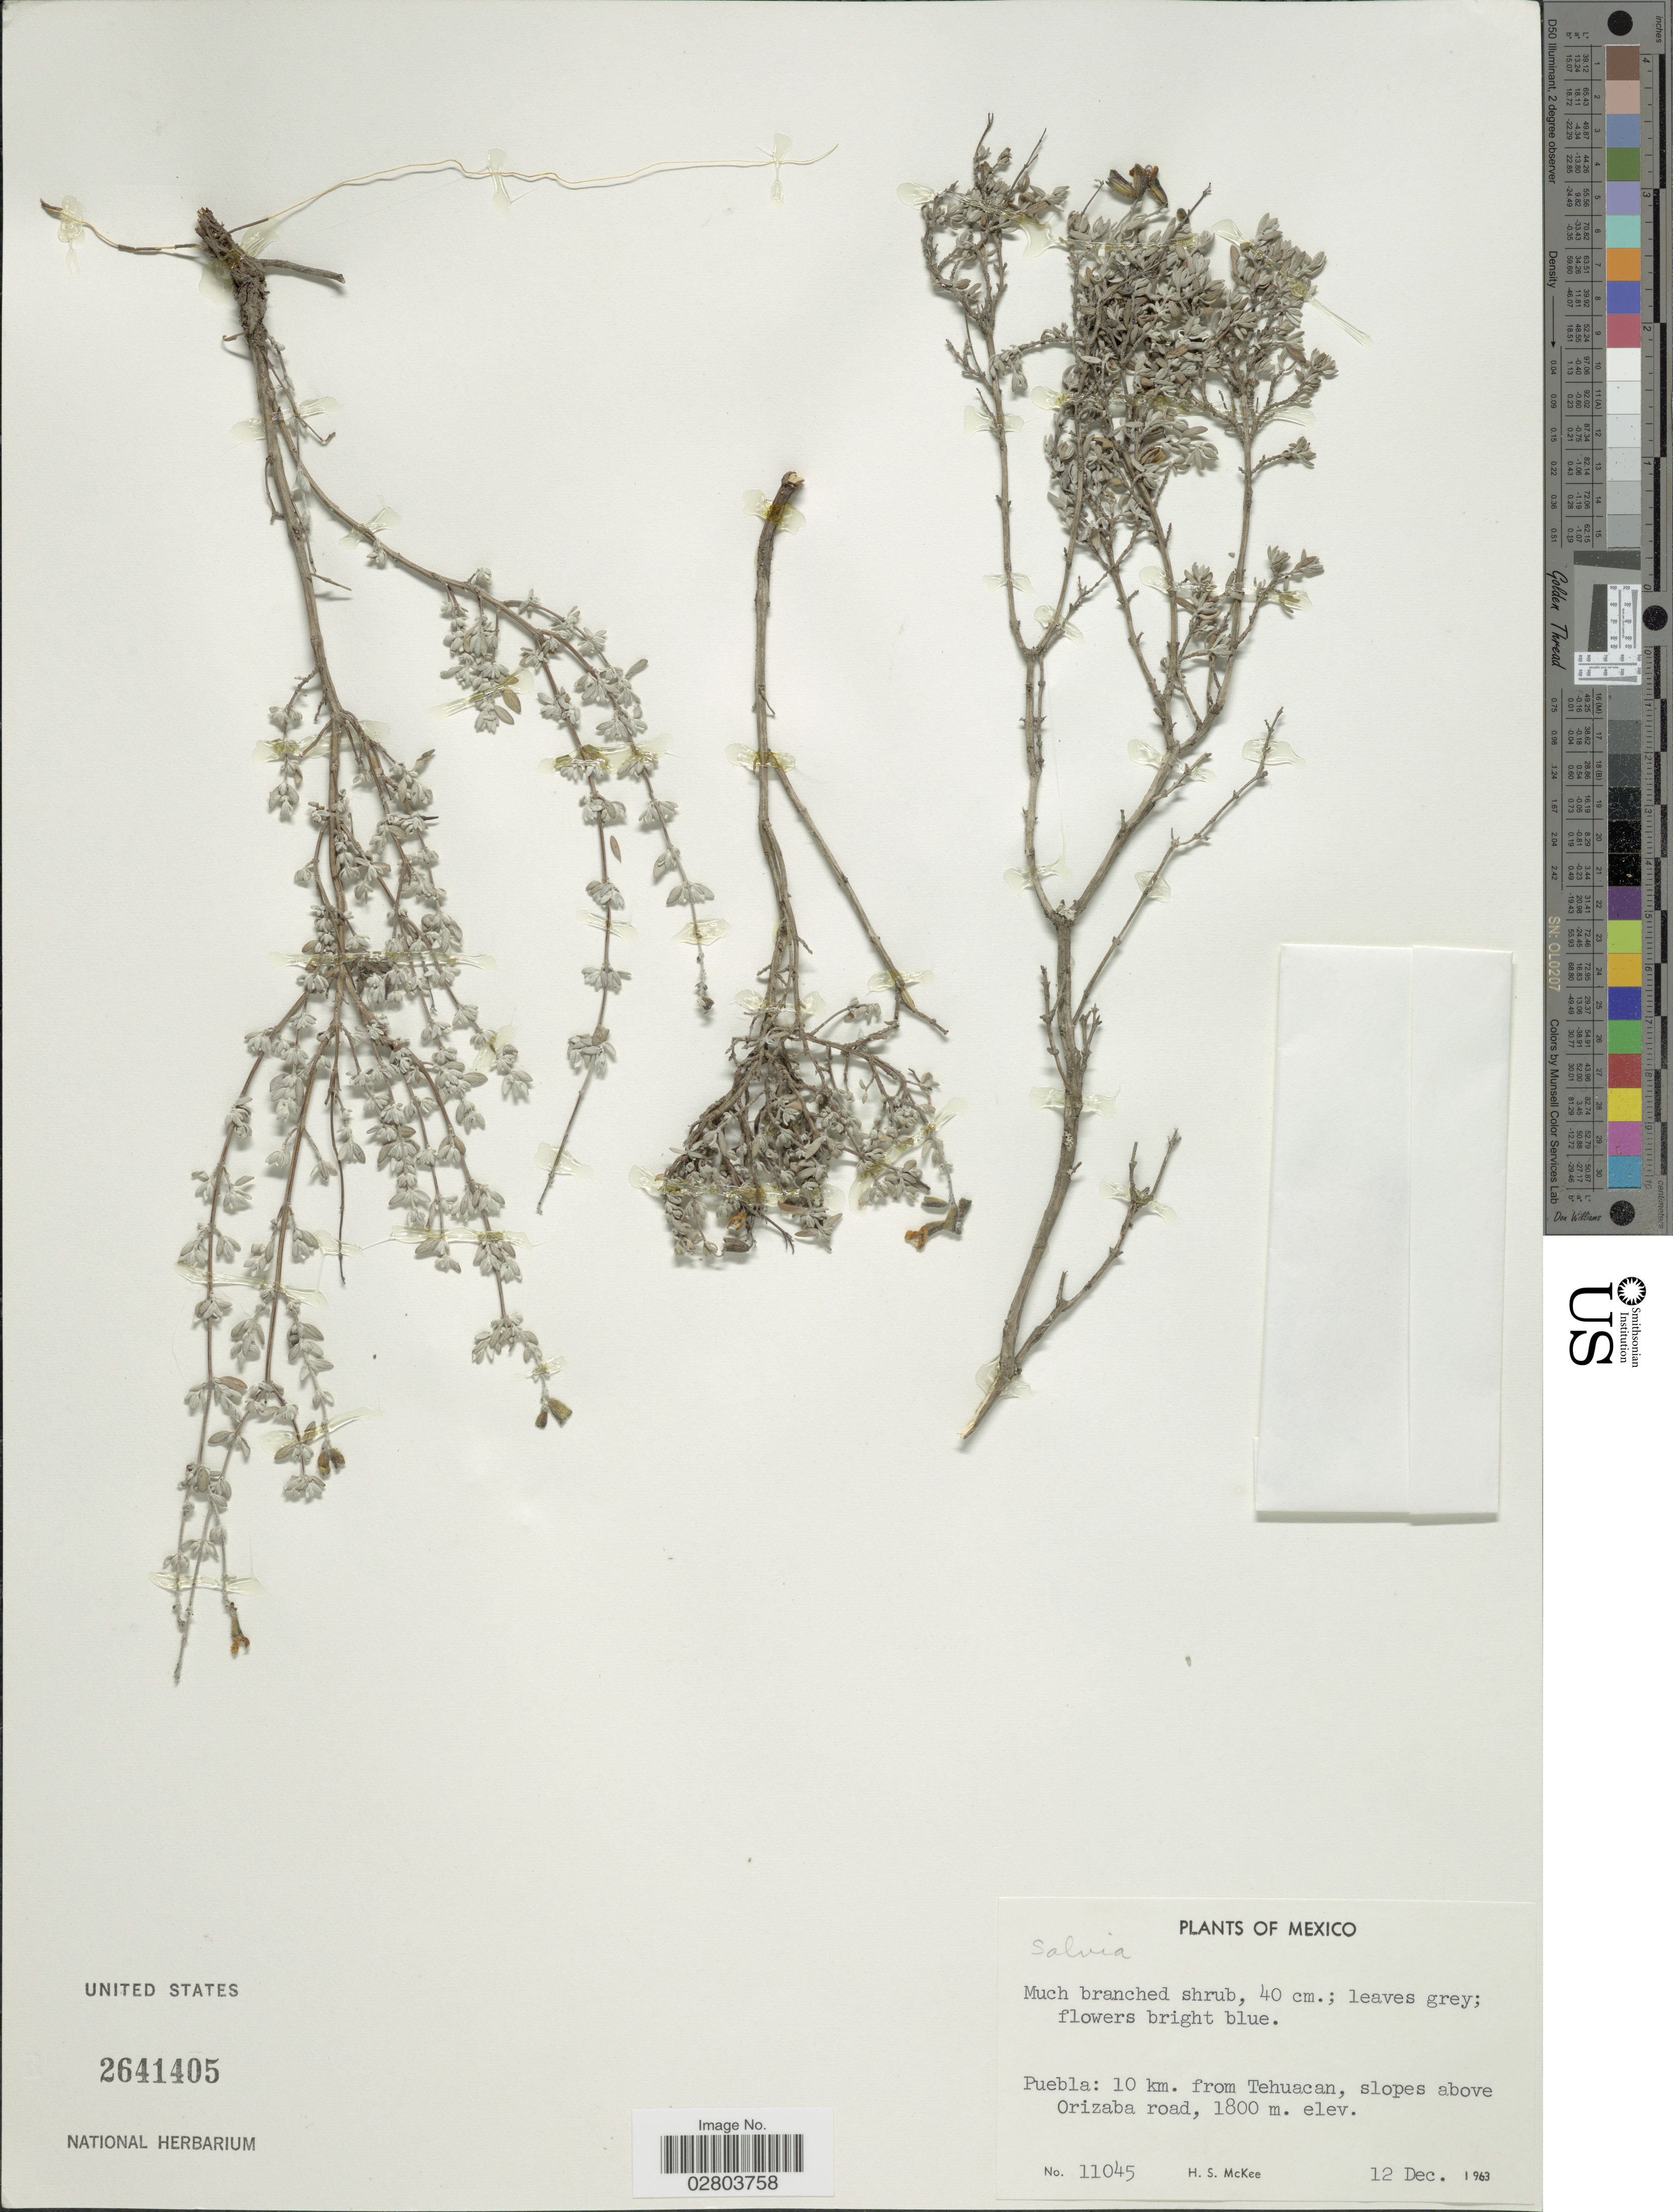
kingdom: Plantae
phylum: Tracheophyta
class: Magnoliopsida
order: Lamiales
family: Lamiaceae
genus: Salvia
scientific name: Salvia sp.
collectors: H. S. McKee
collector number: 11045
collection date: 1963-12-12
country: Mexico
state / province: Puebla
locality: Puebla: 10 km. from Tehuacan, slopes above Orizaba road.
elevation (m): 1800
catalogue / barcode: US 2641405